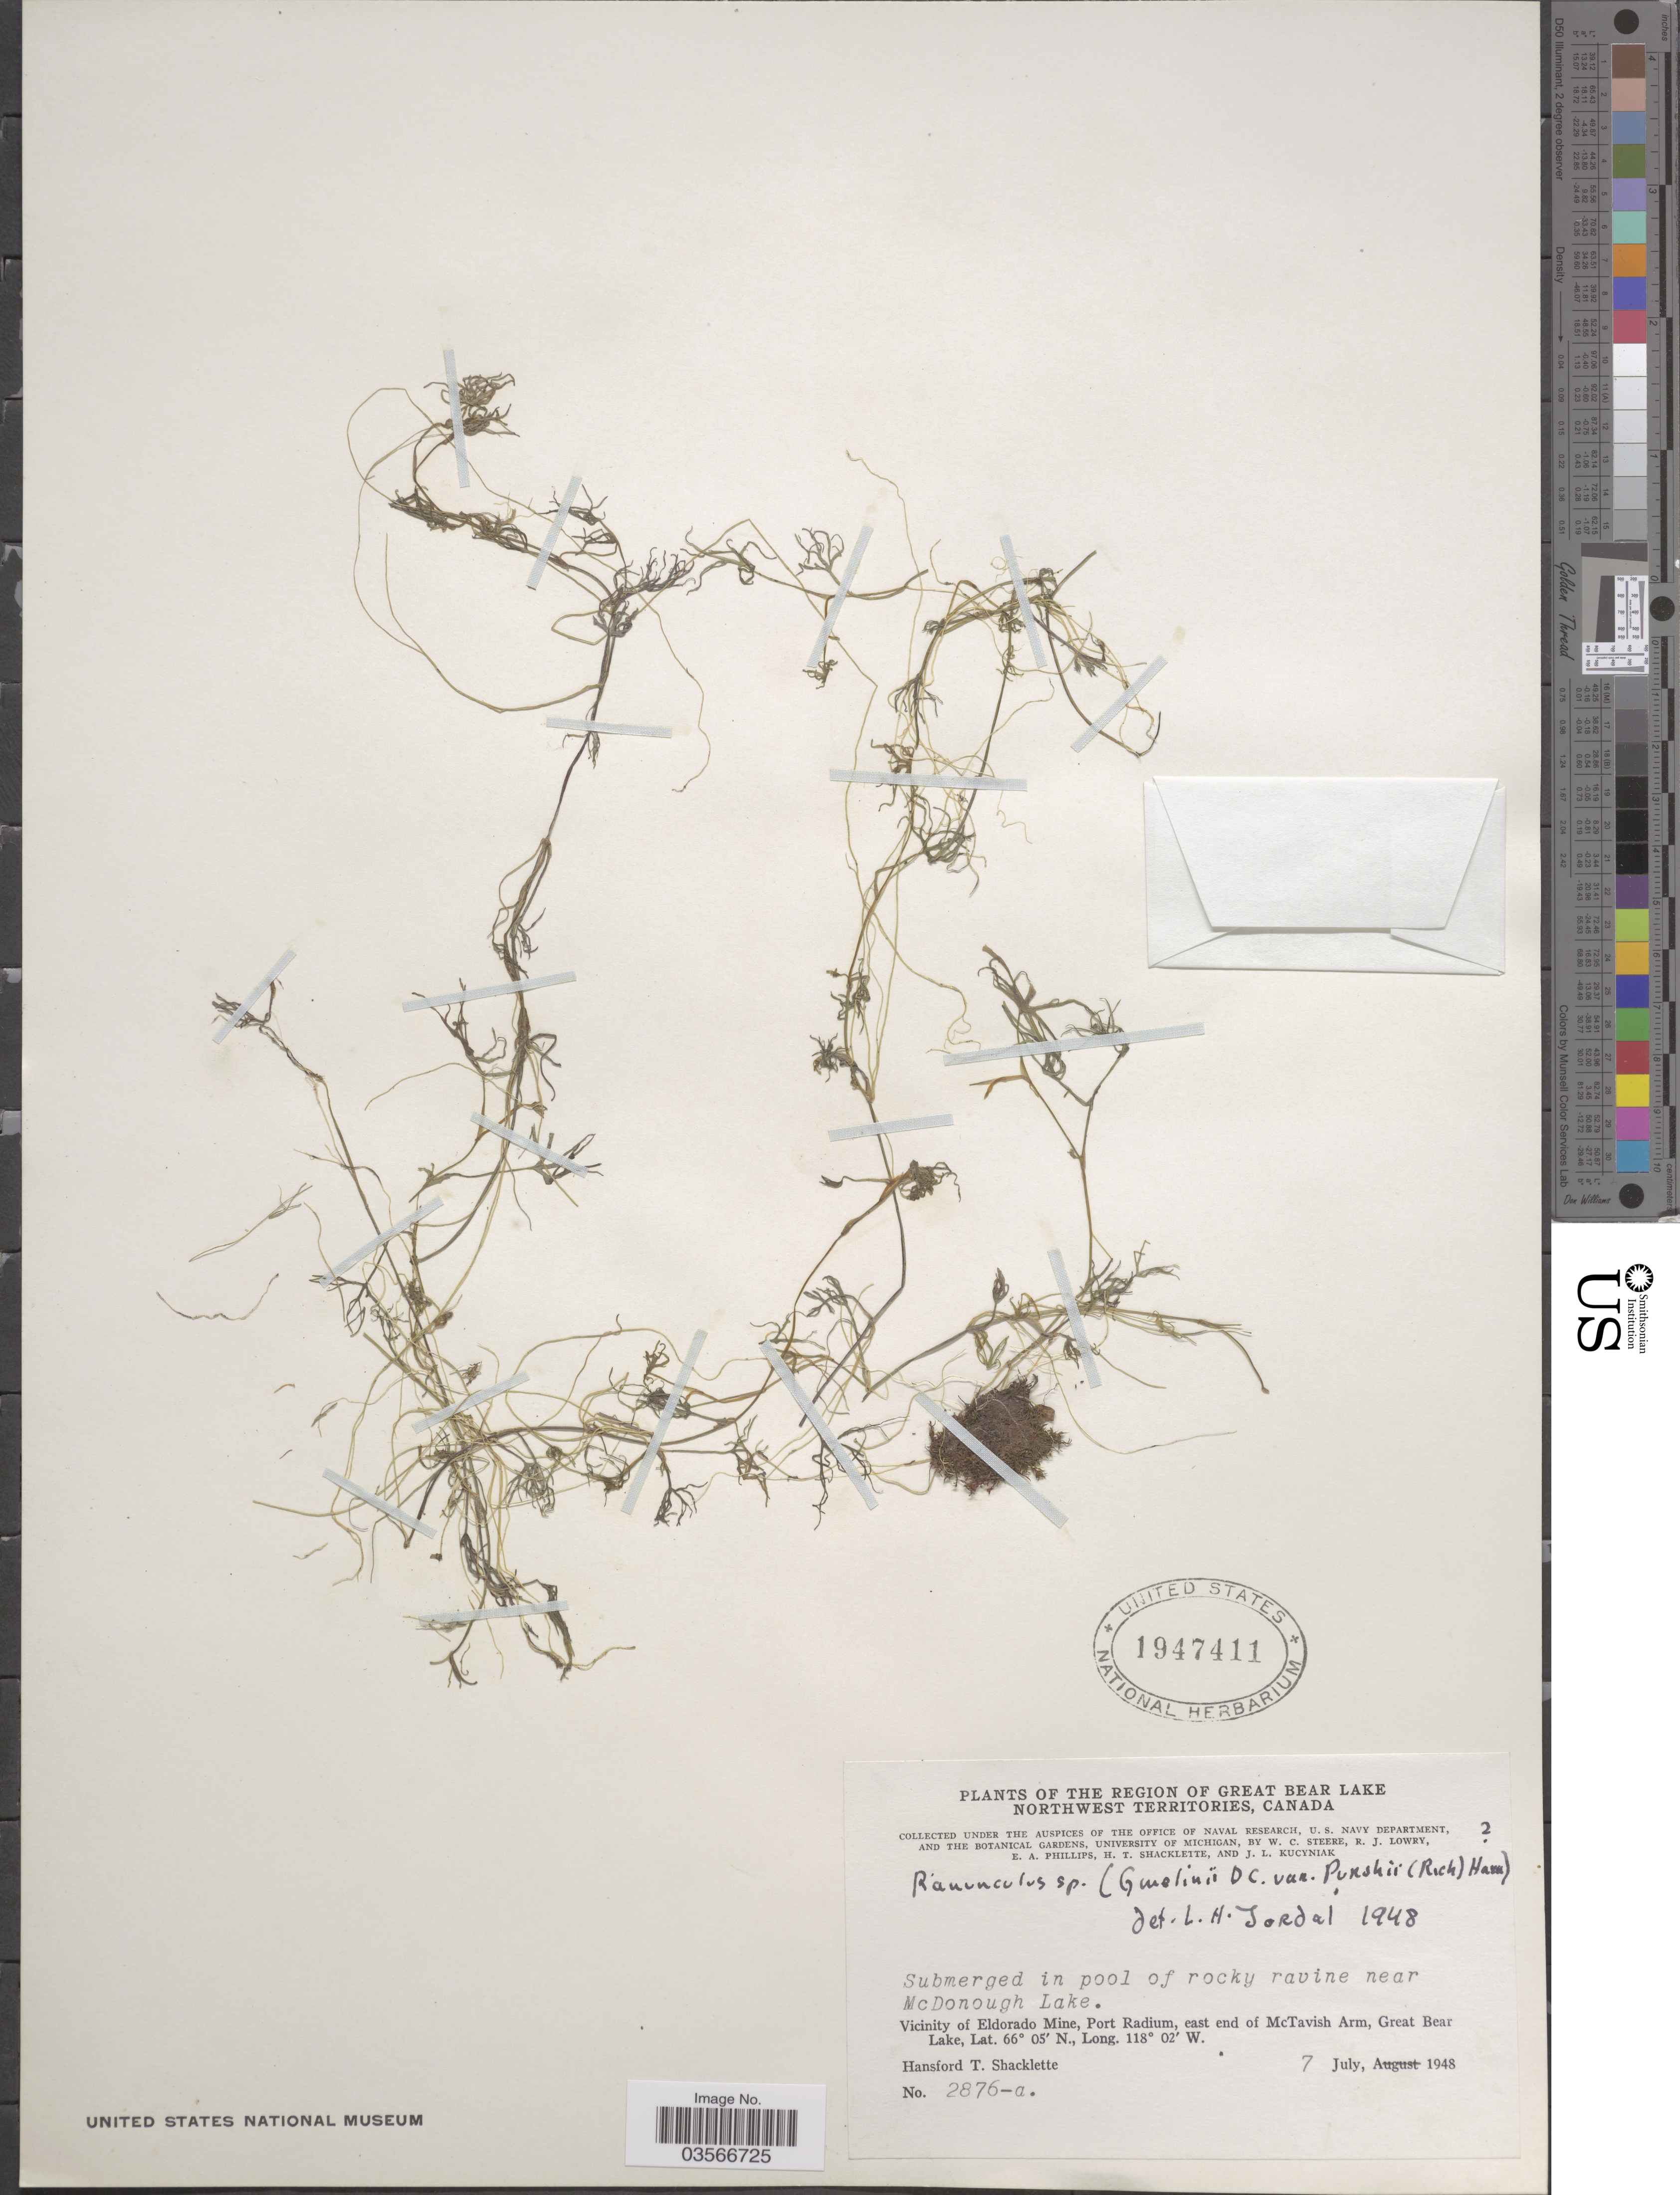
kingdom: Plantae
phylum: Tracheophyta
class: Magnoliopsida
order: Ranunculales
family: Ranunculaceae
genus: Ranunculus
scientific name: Ranunculus gmelinii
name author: DC.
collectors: H. Shacklette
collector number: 2876-a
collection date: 1948-07-07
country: Canada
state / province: Northwest Territories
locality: The Region of Great Bear Lake. Near McDonough Lake. Vicinity of Eldorado Mine, Port Radium, east end of McTavish Arm, Great Bear Lake.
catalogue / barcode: US 1947411